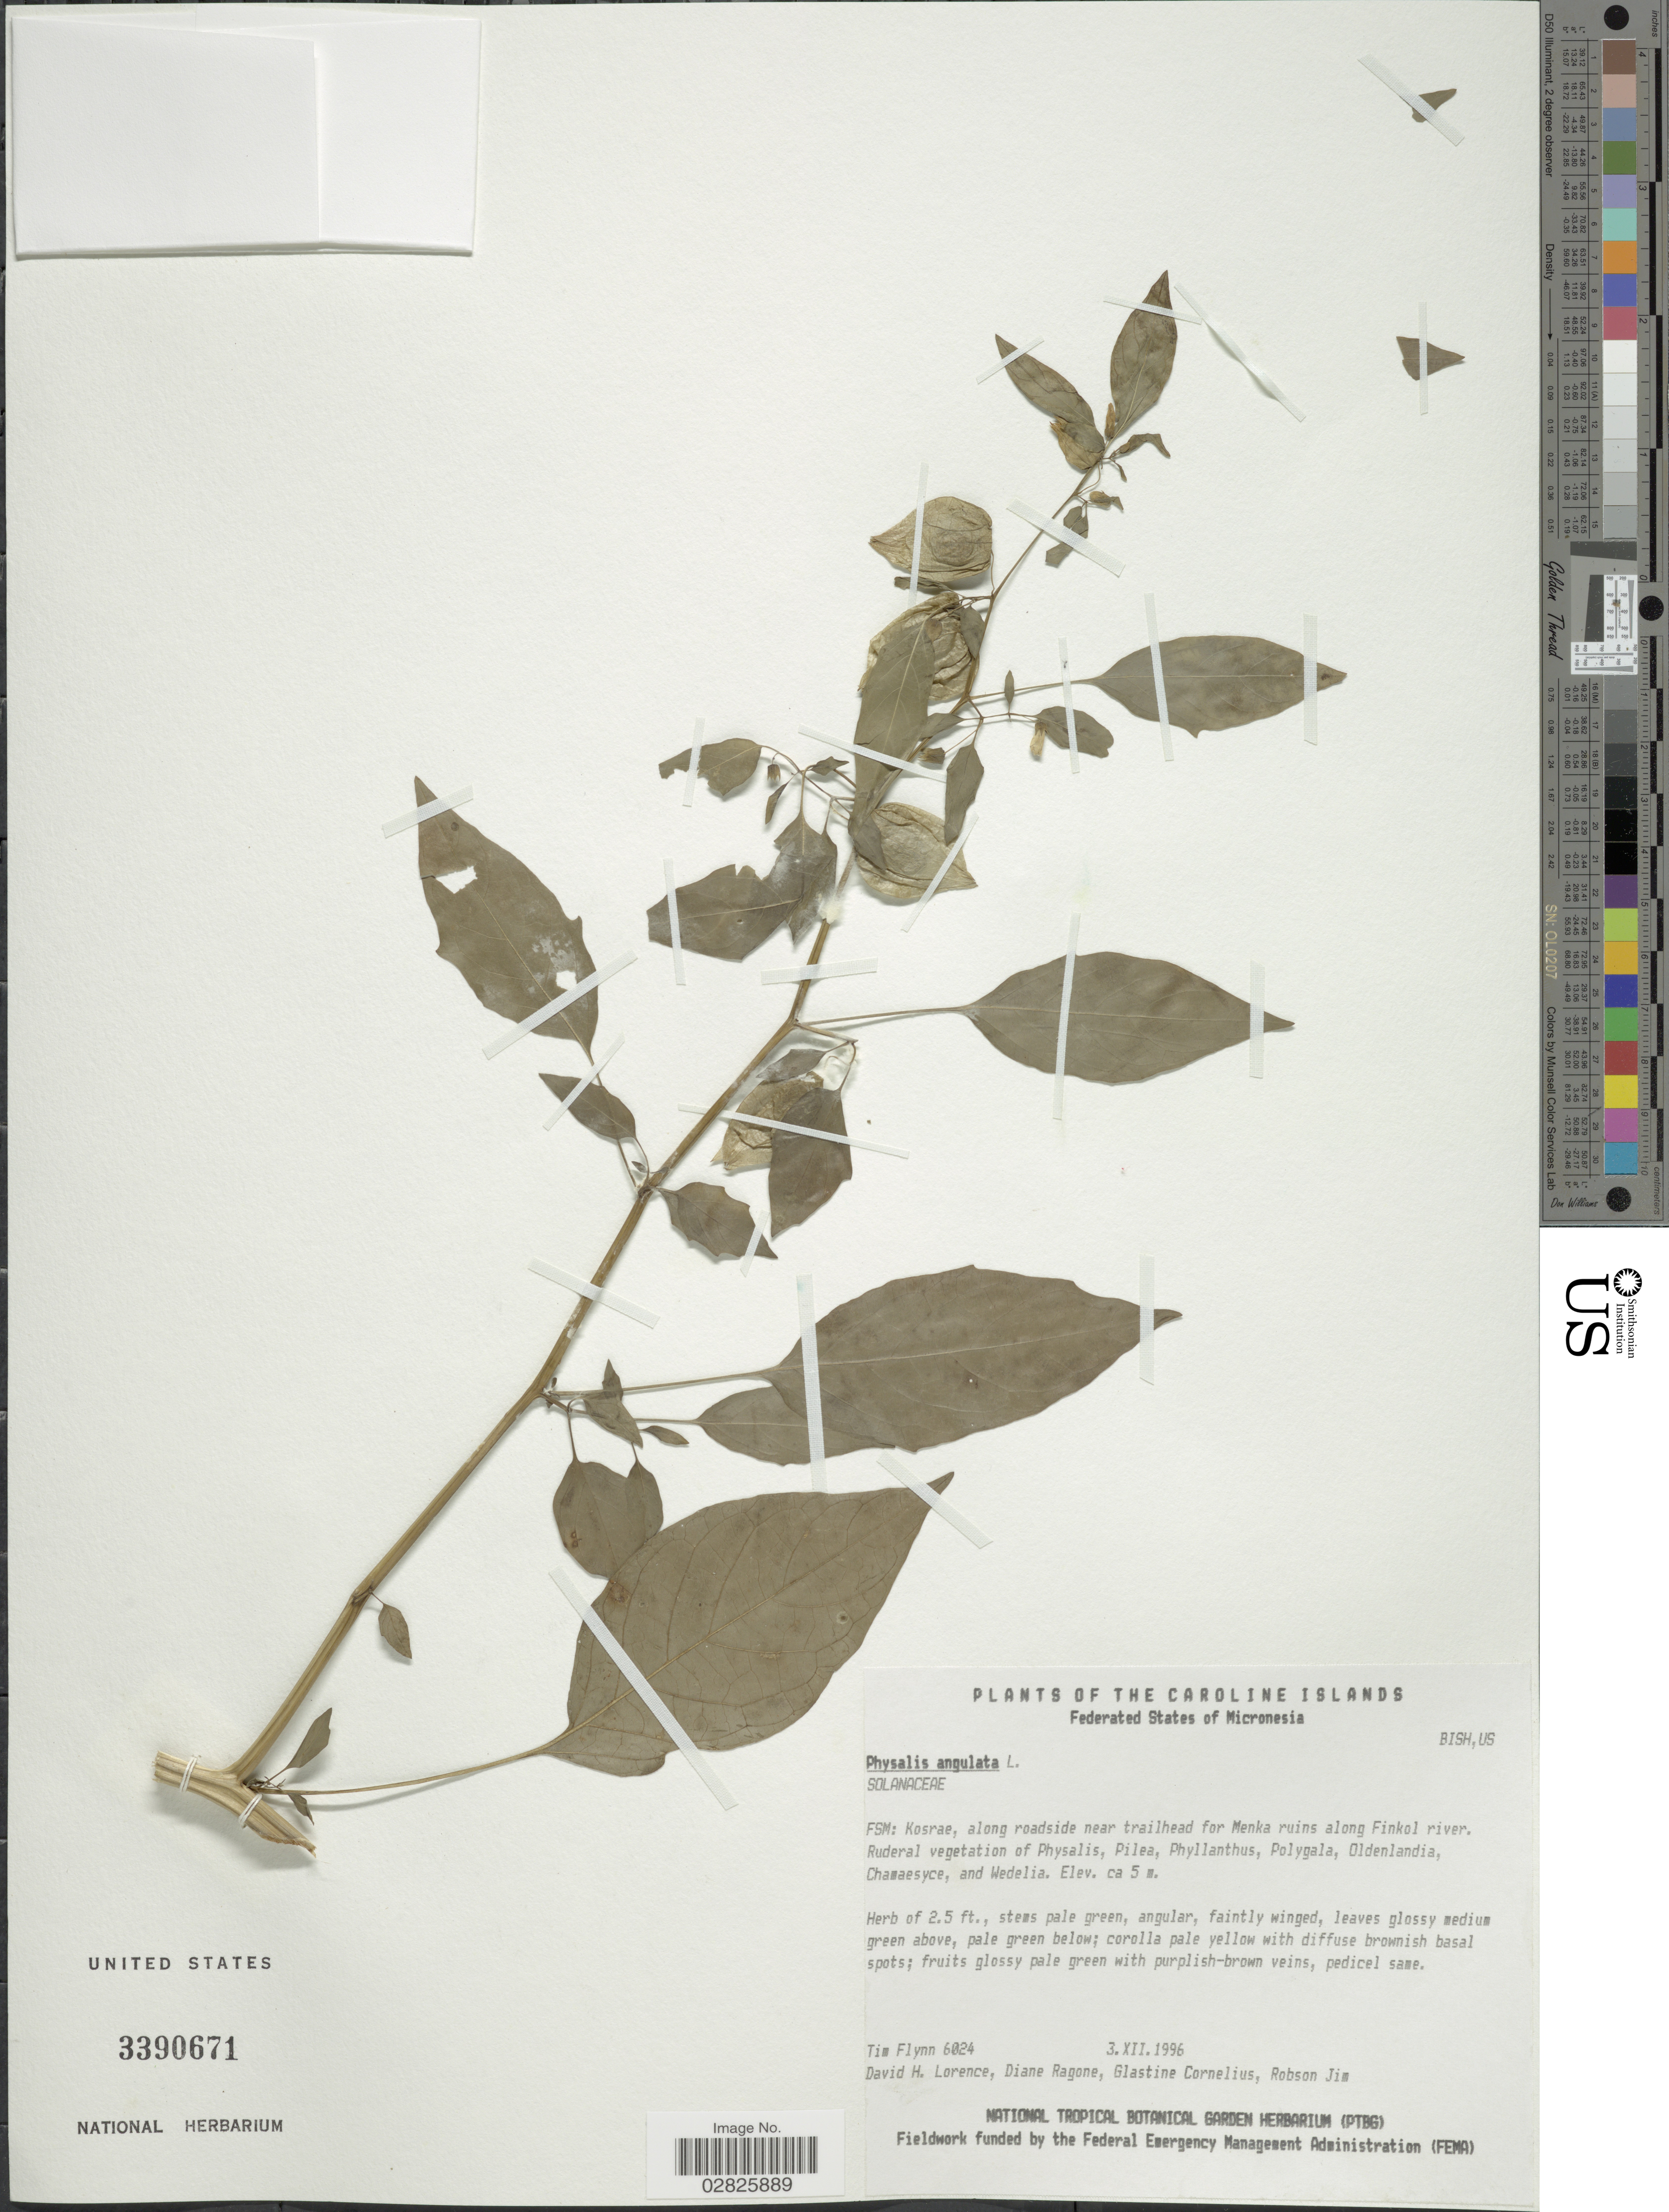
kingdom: Plantae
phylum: Tracheophyta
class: Magnoliopsida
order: Solanales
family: Solanaceae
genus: Physalis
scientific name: Physalis angulata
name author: L.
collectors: T. Flynn, D. Lorence, D. Ragone, G. Cornelius & et al.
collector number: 6024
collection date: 1996-12-03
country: Micronesia, Federated States of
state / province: Kosrae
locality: Caroline Islands. FSM: along roadside near trailhead for Menka ruins along Finkol river.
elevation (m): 5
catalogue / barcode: US 3390671